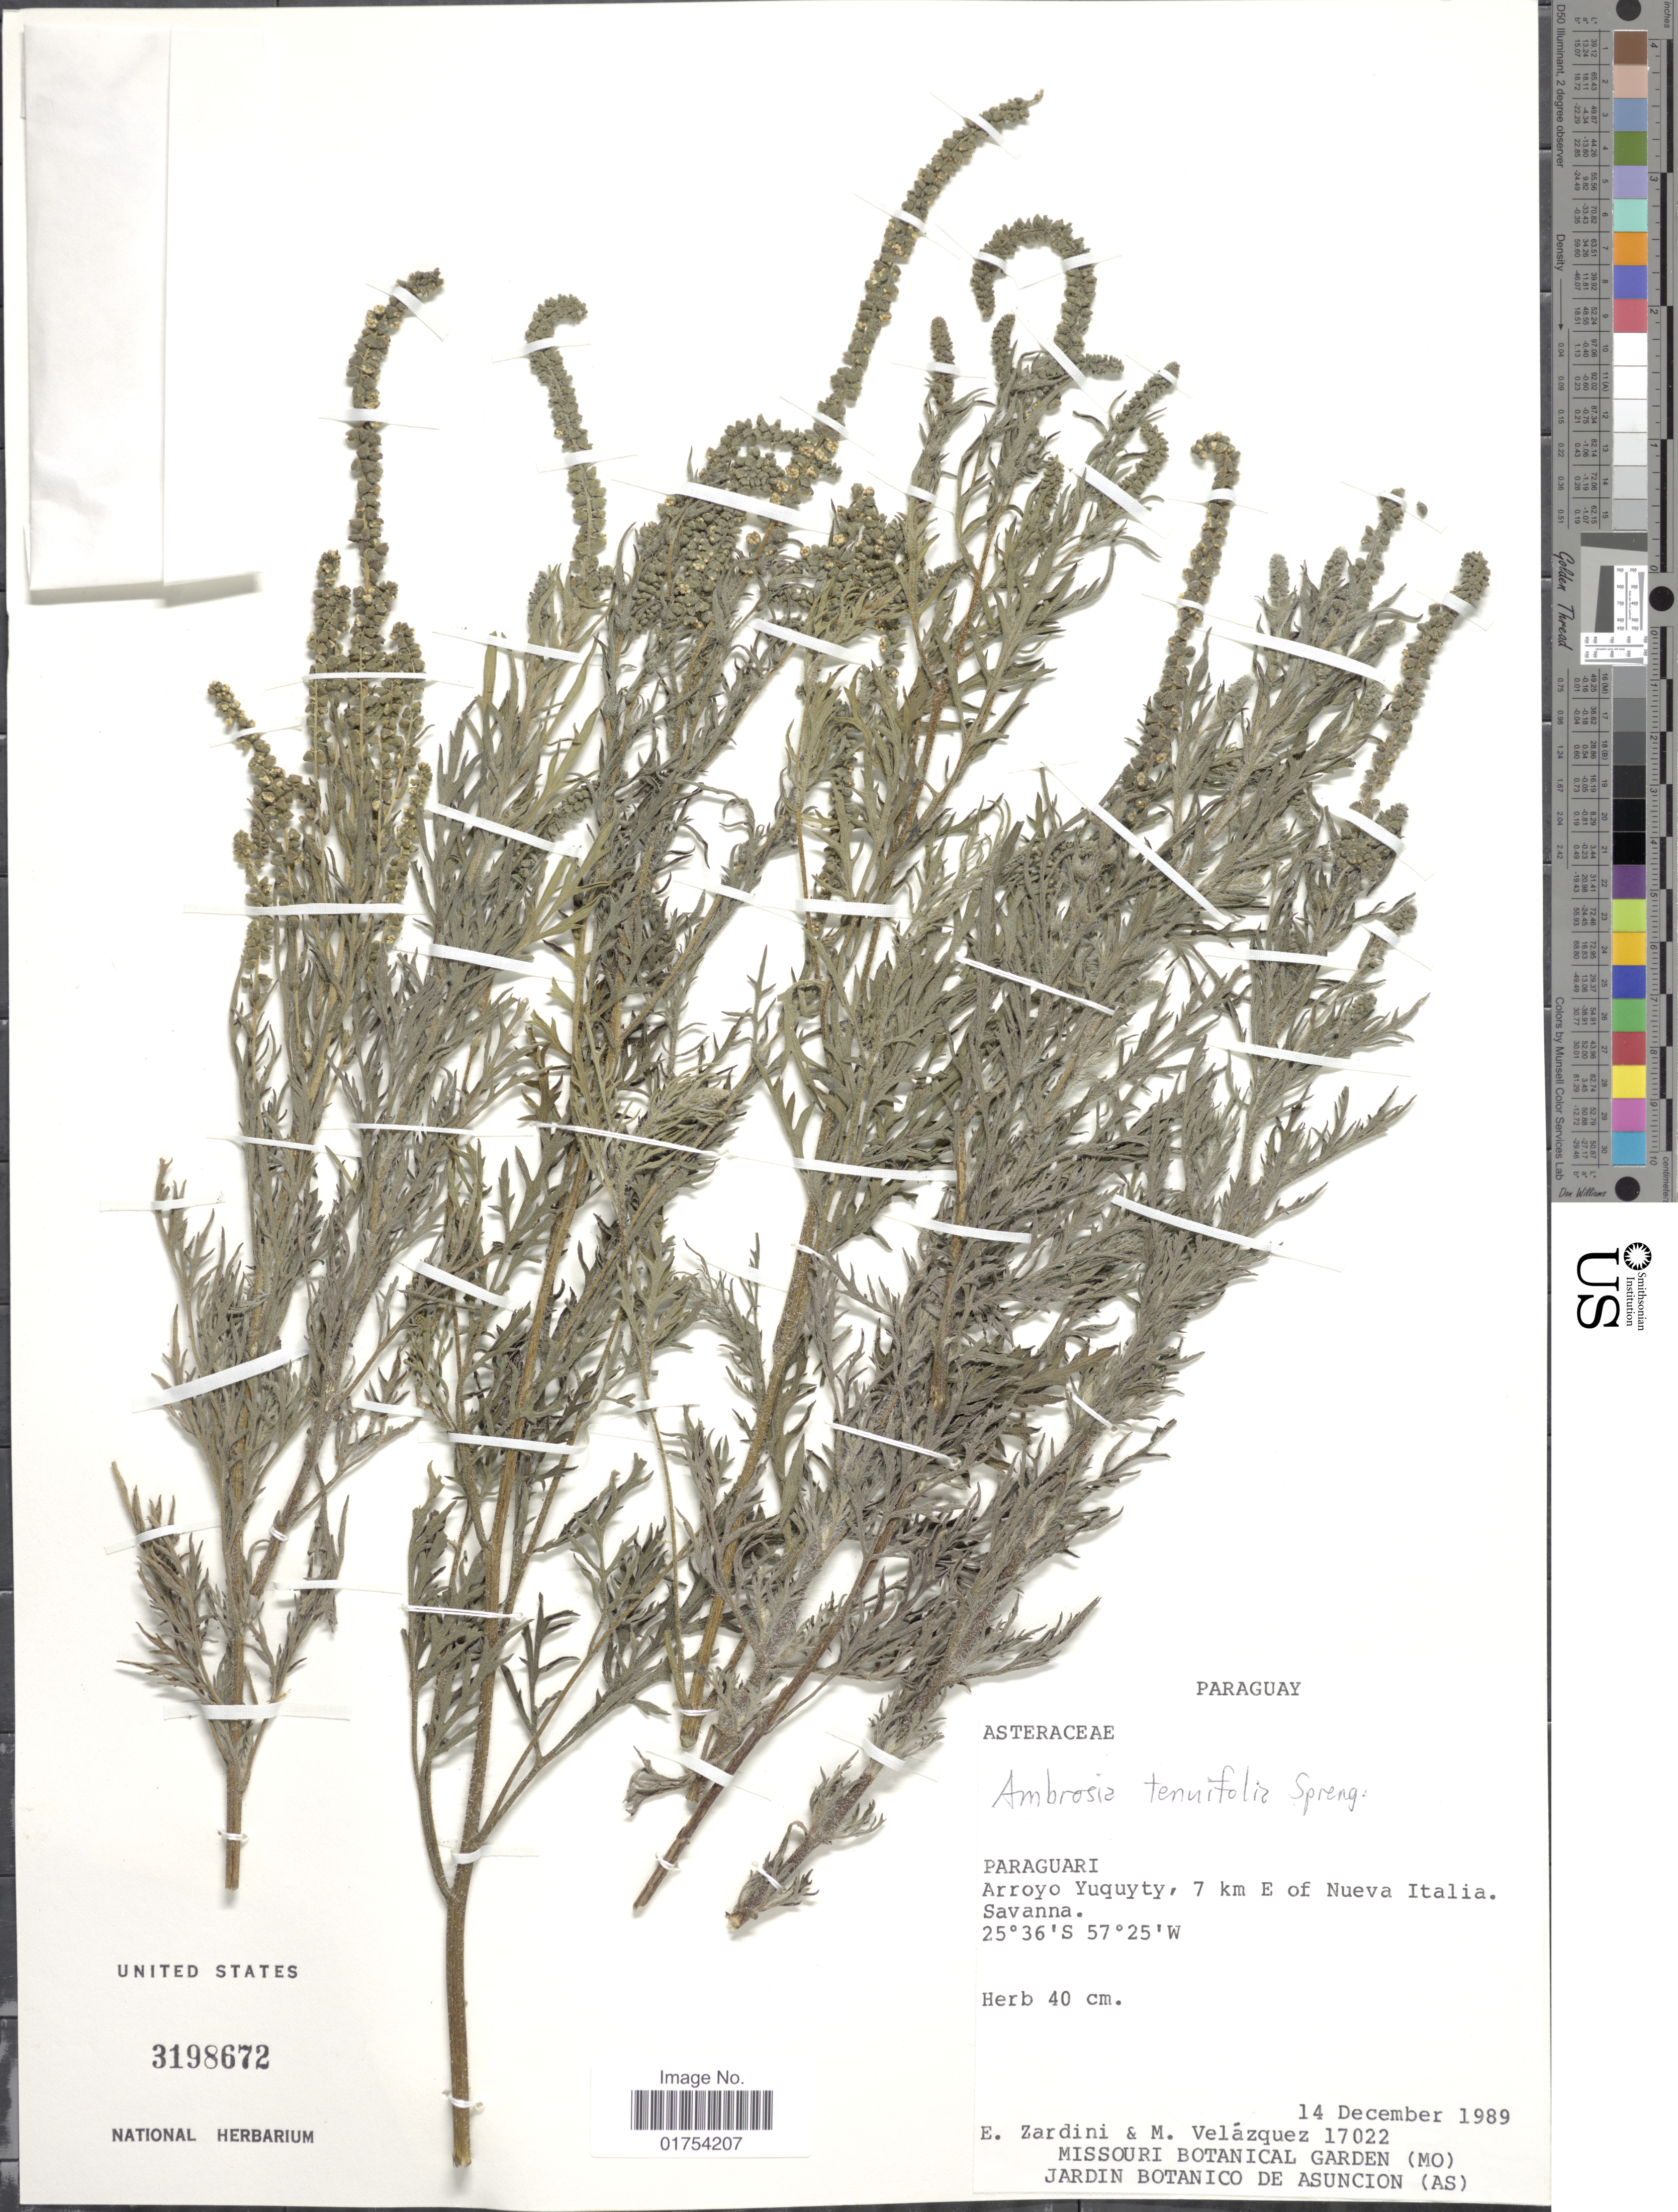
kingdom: Plantae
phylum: Tracheophyta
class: Magnoliopsida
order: Asterales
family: Asteraceae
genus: Ambrosia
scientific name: Ambrosia tenuifolia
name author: Spreng.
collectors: E. M. Zardini & M. Velazquez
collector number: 17022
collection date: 1989-12-14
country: Paraguay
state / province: Paraguari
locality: Arroyo Yuquyty, 7 km E of Nueva Italia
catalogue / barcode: US 3198672